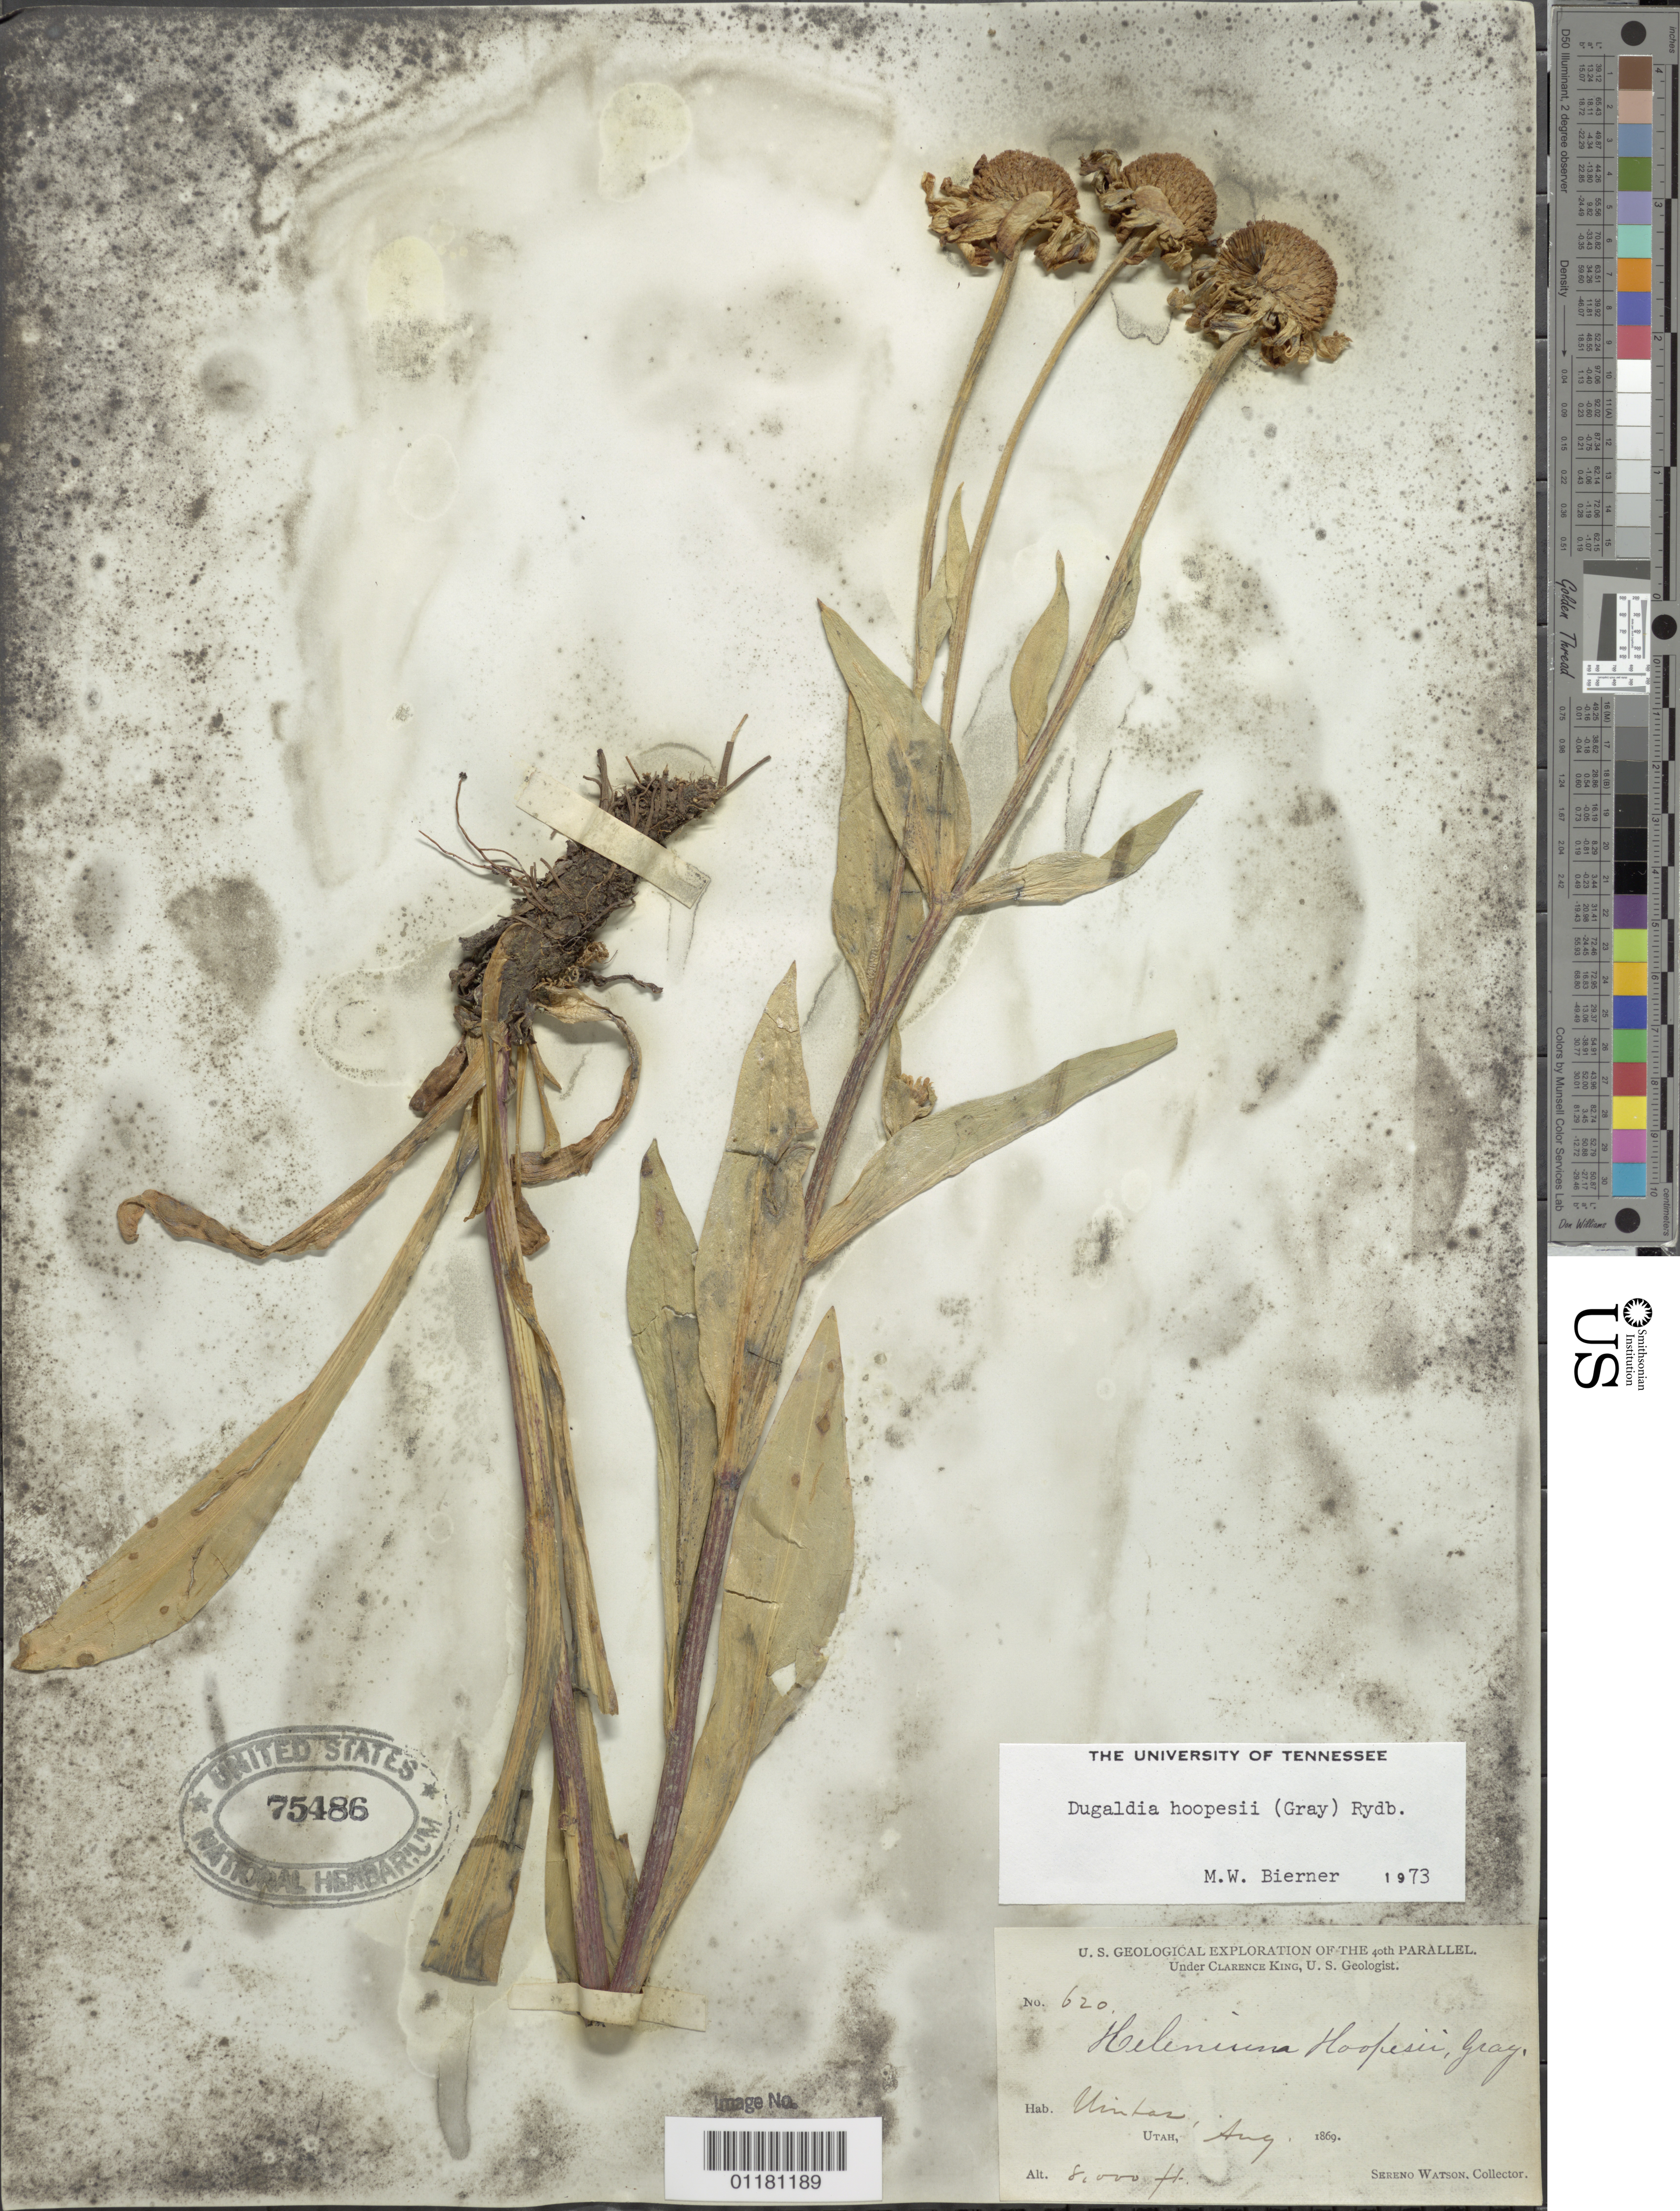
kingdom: Plantae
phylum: Tracheophyta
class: Magnoliopsida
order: Asterales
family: Asteraceae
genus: Dugaldia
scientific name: Dugaldia hoopesii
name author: (A. Gray) Rydb.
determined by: Bierner, M. W.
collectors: S. Watson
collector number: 620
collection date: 1869-08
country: United States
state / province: Utah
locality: Uintas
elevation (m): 2438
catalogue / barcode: US 75486